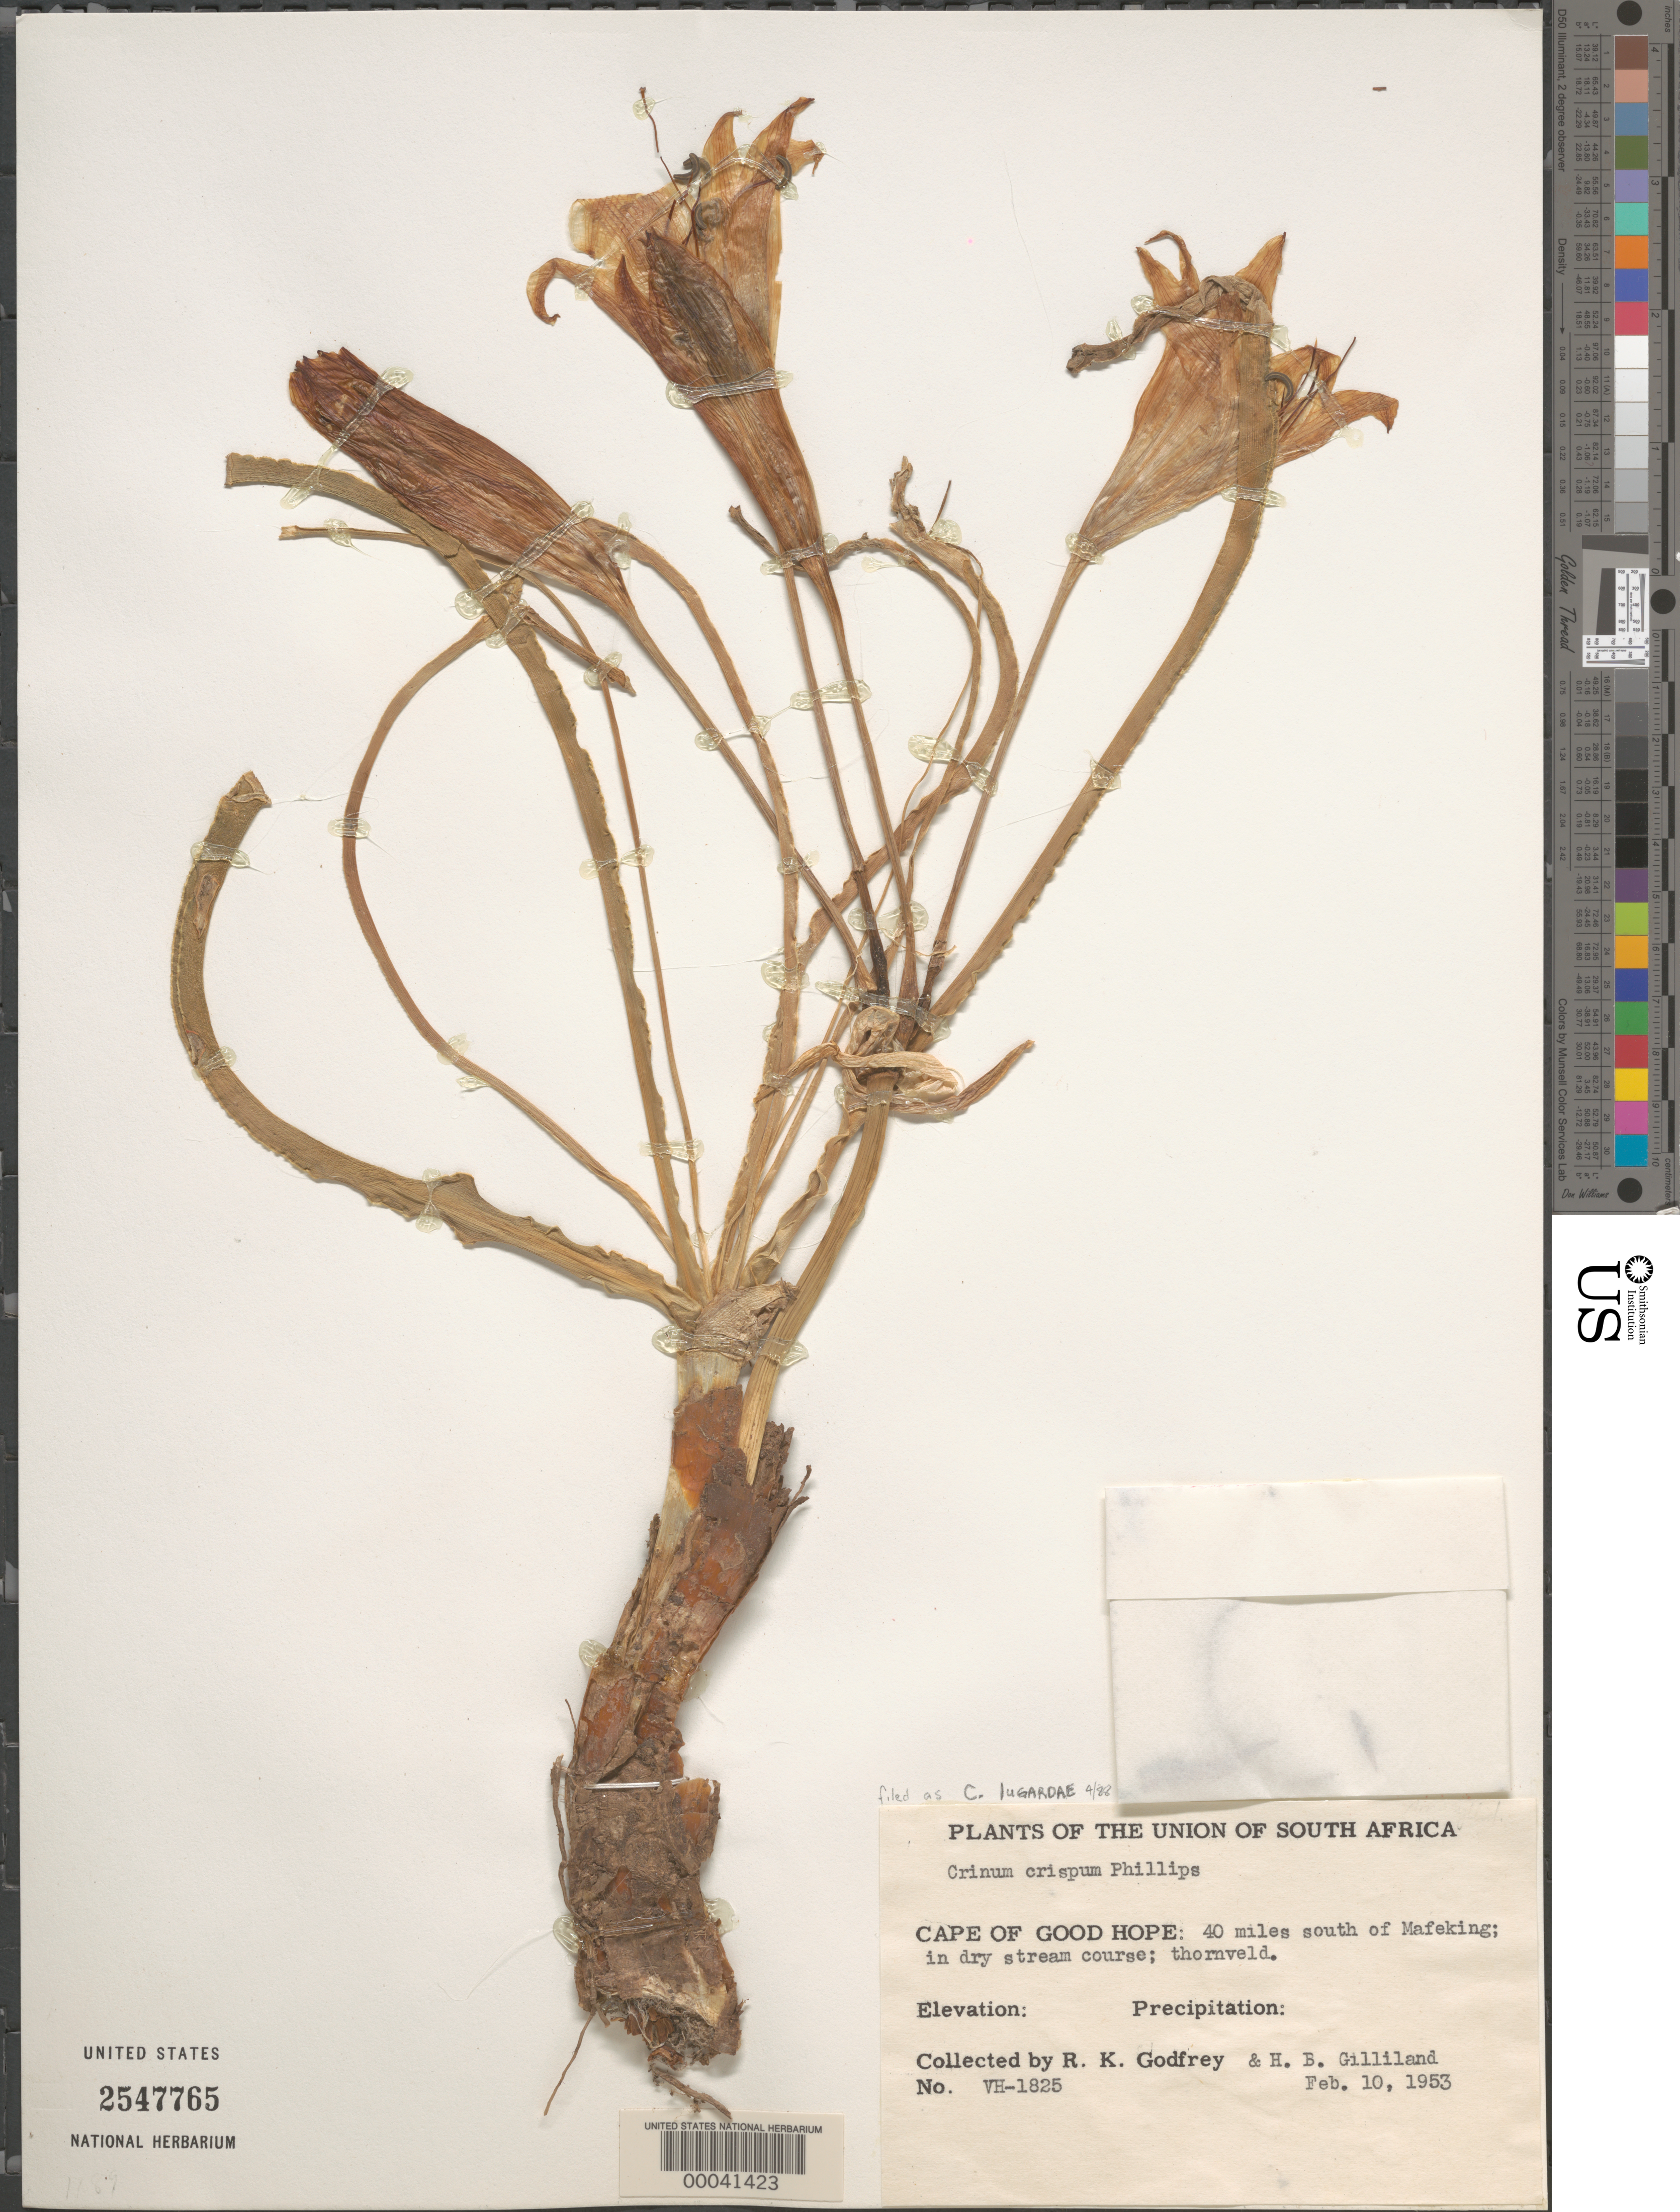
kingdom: Plantae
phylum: Tracheophyta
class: Liliopsida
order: Asparagales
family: Amaryllidaceae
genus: Crinum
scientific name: Crinum lugardiae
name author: N.E. Br.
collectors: R. K. Godfrey & H. Gilliland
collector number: Vh-1825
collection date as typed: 10 Feb 1953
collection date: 1953-02-10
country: South Africa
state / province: Western Cape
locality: Cape of good hope; 40 mi. s of mafeking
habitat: Dry stream course, thornveld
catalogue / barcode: US 2547765